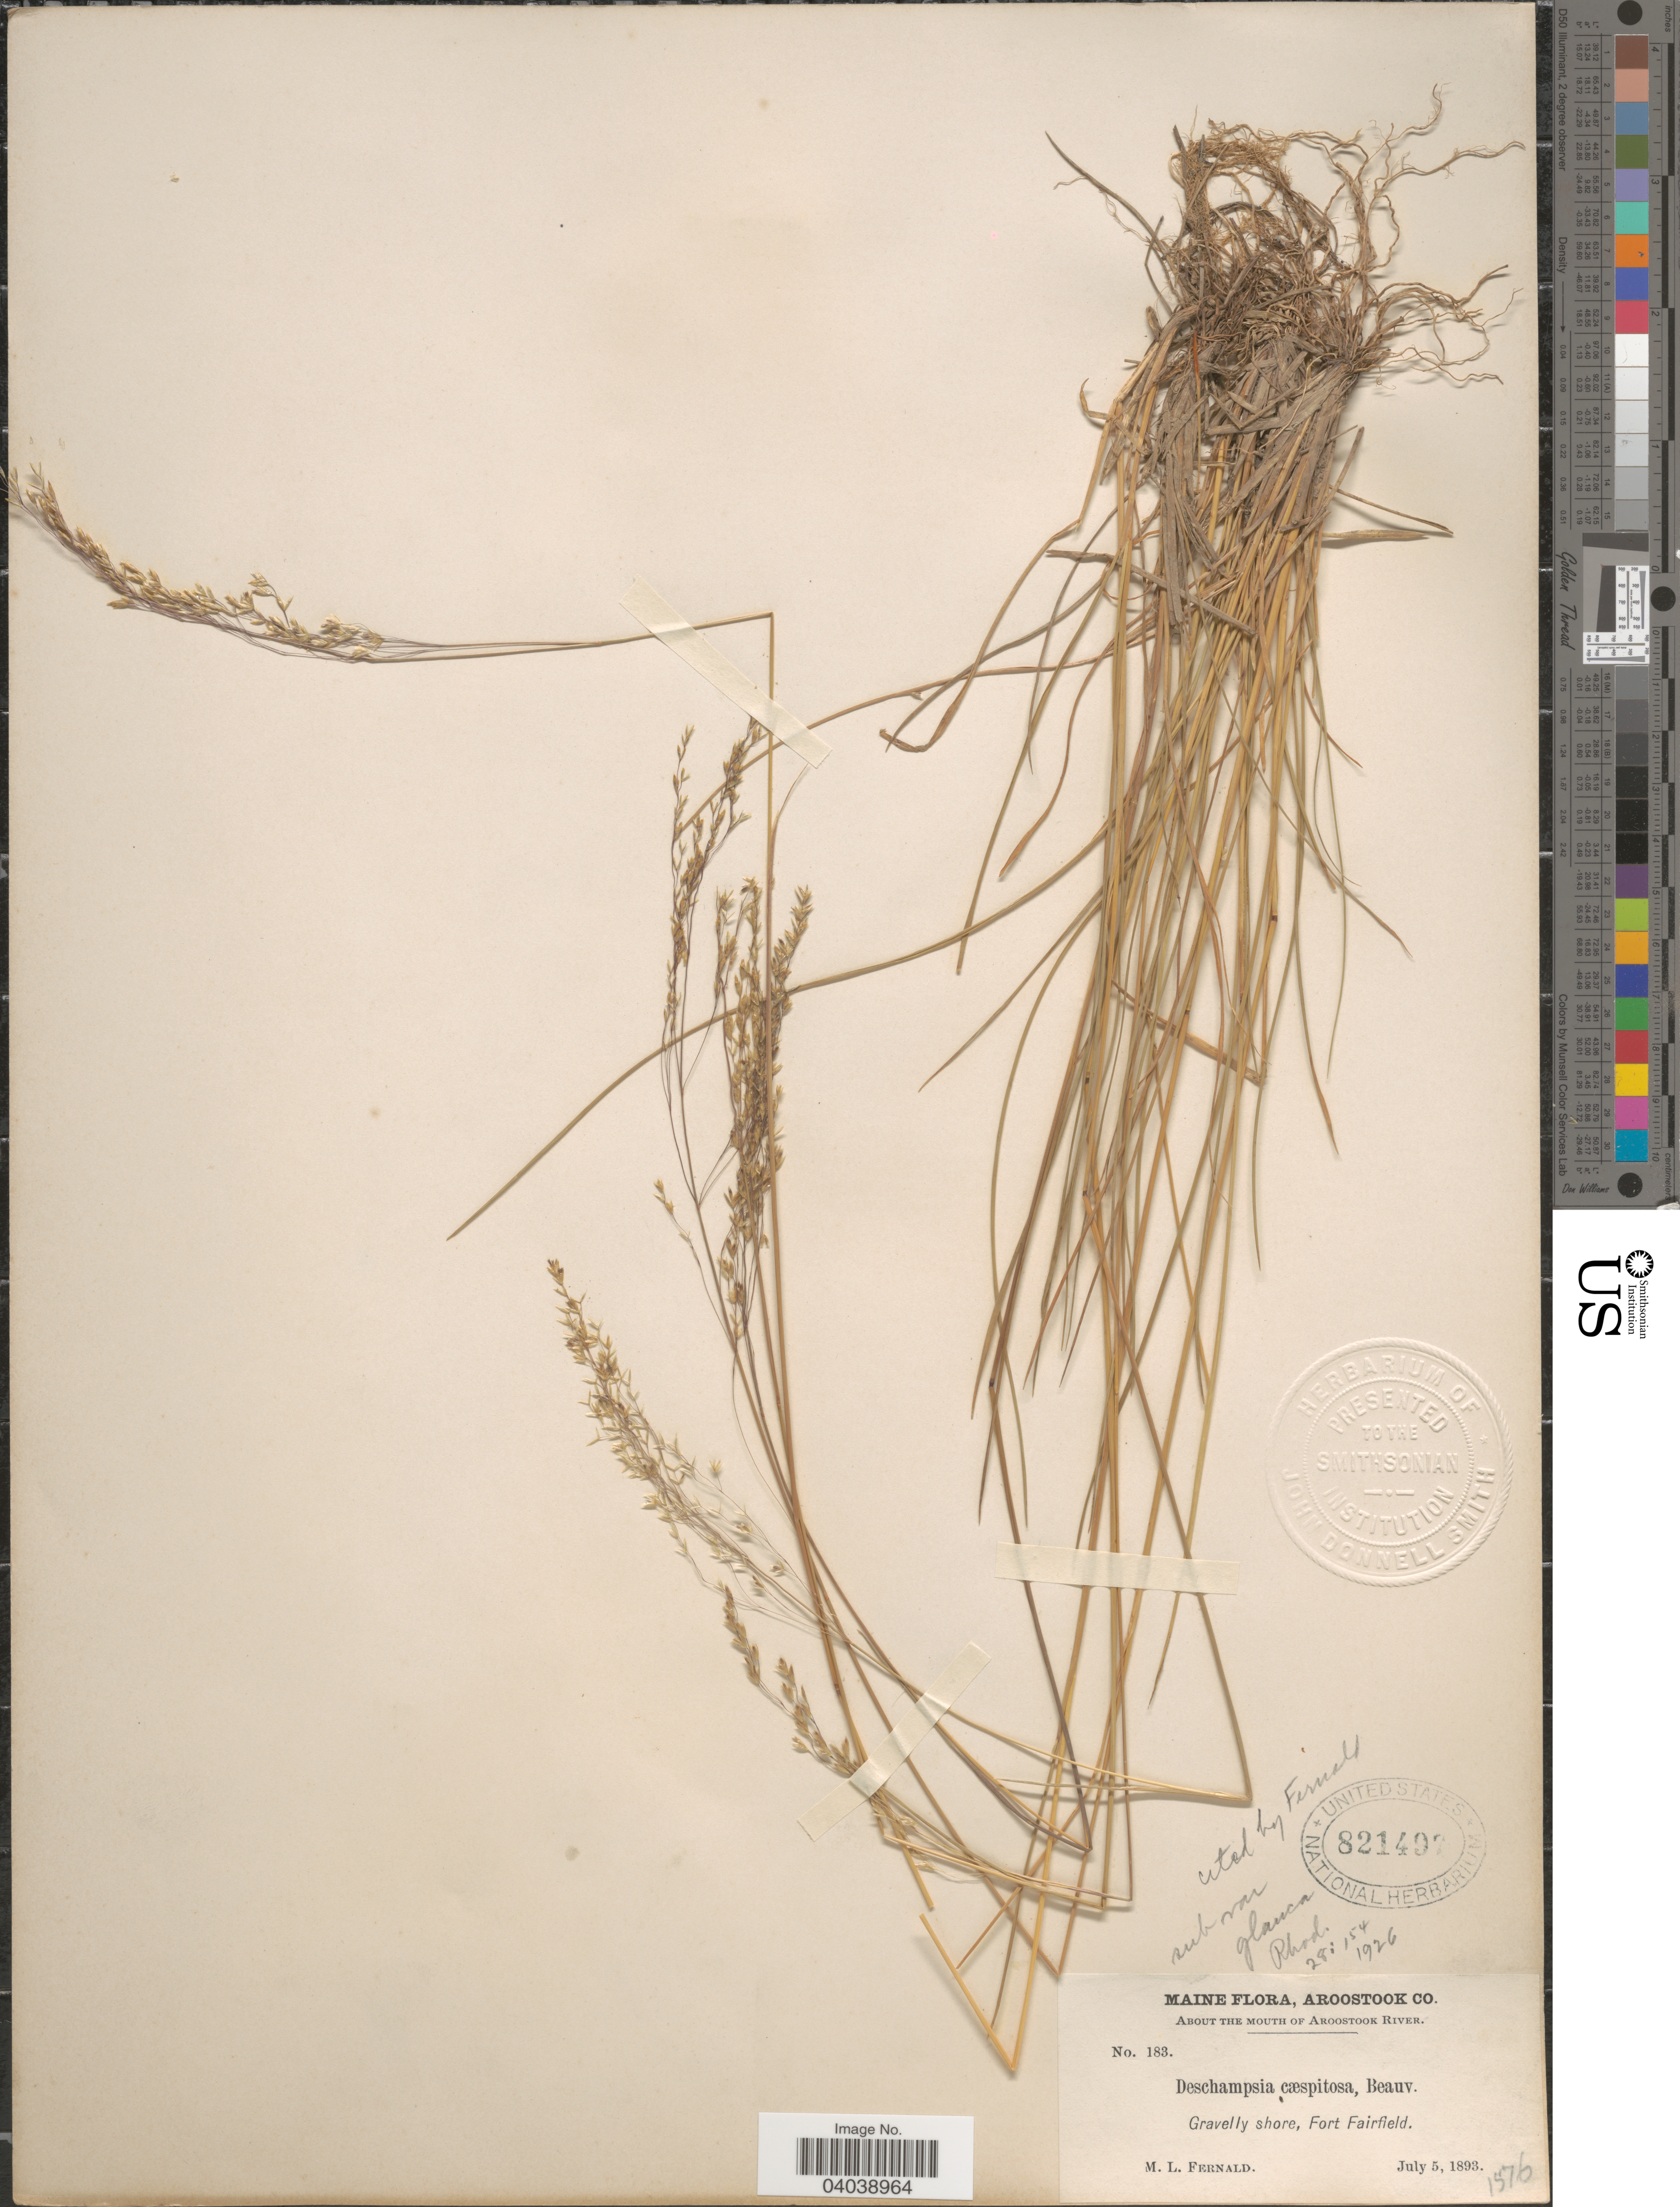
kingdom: Plantae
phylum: Tracheophyta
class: Liliopsida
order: Poales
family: Poaceae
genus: Deschampsia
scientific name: Deschampsia cespitosa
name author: (L.) P. Beauv.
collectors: M. L. Fernald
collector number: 183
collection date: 1893-07-05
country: United States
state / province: Maine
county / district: Aroostook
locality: About the mouth of Aroostook River. Gravelly shore, Fort Fairfield.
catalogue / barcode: US 821492